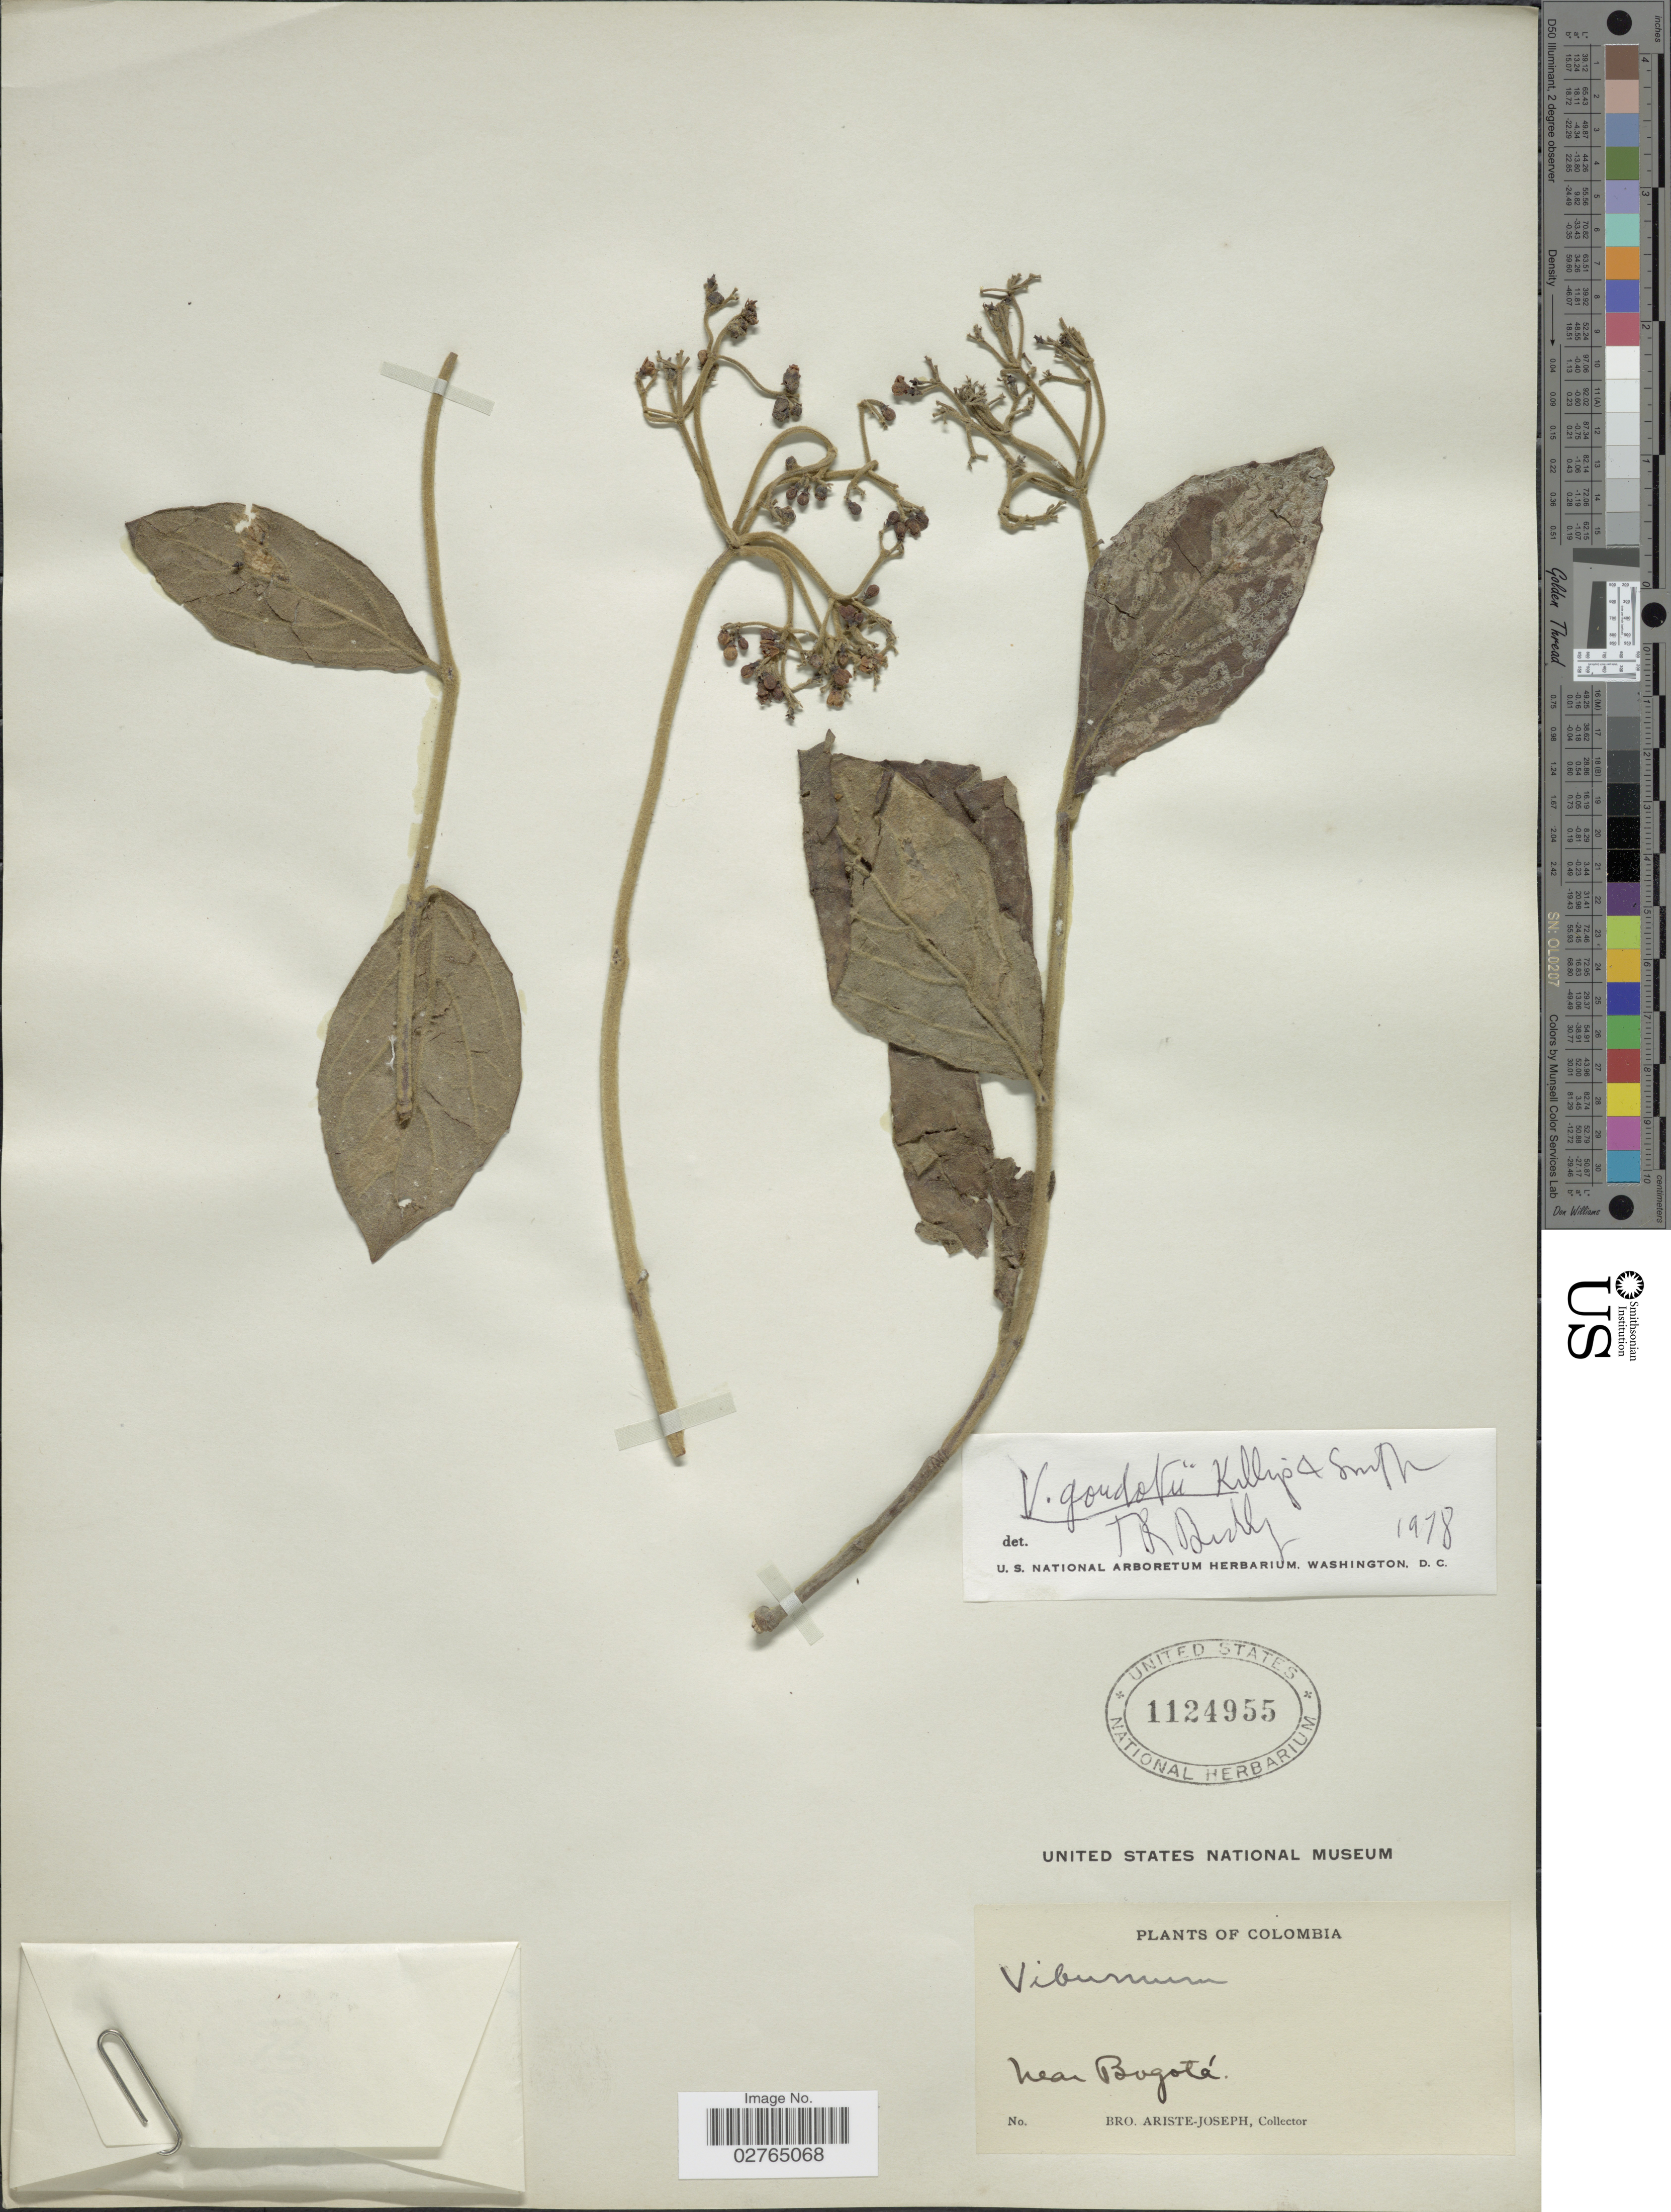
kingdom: Plantae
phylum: Tracheophyta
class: Magnoliopsida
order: Dipsacales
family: Viburnaceae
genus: Viburnum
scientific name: Viburnum goudotii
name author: Killip & A.C. Sm.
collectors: Bro. Ariste-Joseph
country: Colombia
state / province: Bogota D.C.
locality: Near Bogotá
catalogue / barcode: US 1124955